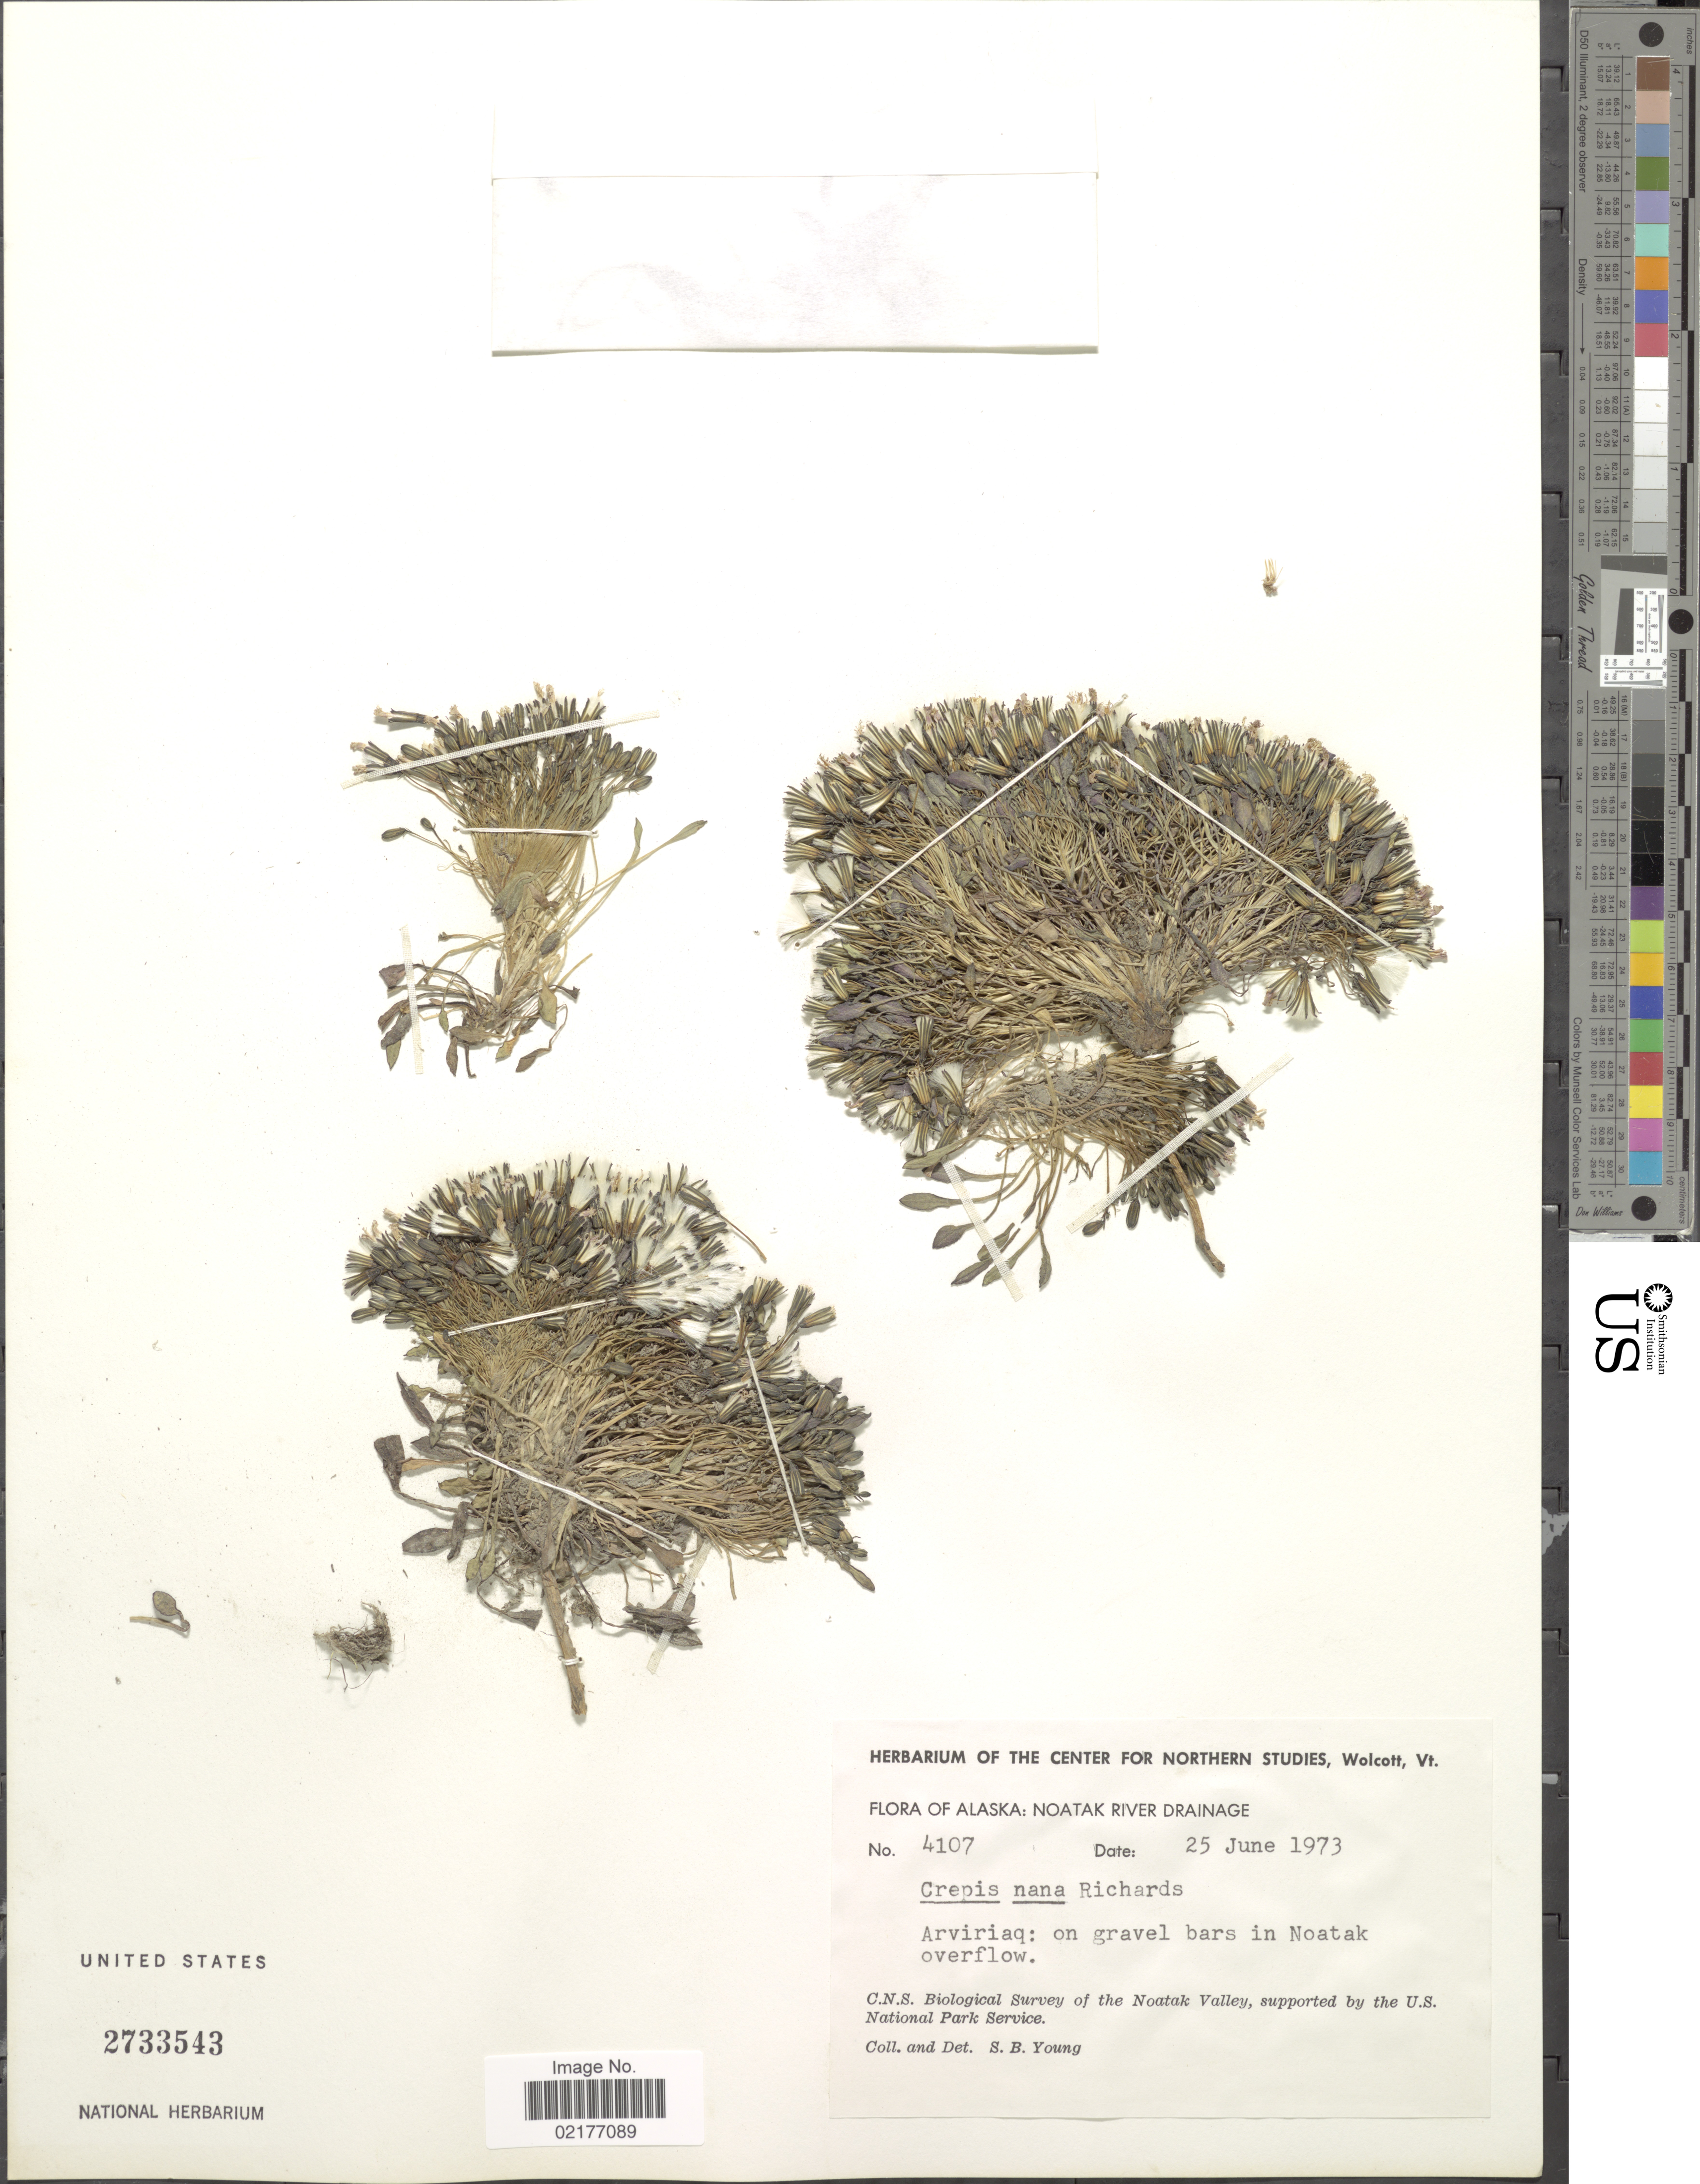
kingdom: Plantae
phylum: Tracheophyta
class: Magnoliopsida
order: Asterales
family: Asteraceae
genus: Askellia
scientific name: Askellia pygmaea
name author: (Ledeb.) Sennikov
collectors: S. Young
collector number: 4107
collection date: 1973-06-25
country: United States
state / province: Alaska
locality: Alaska: Noatak River Drainage, Arviriaq: on gravekl bars in Noatak overflow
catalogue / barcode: US 2733543